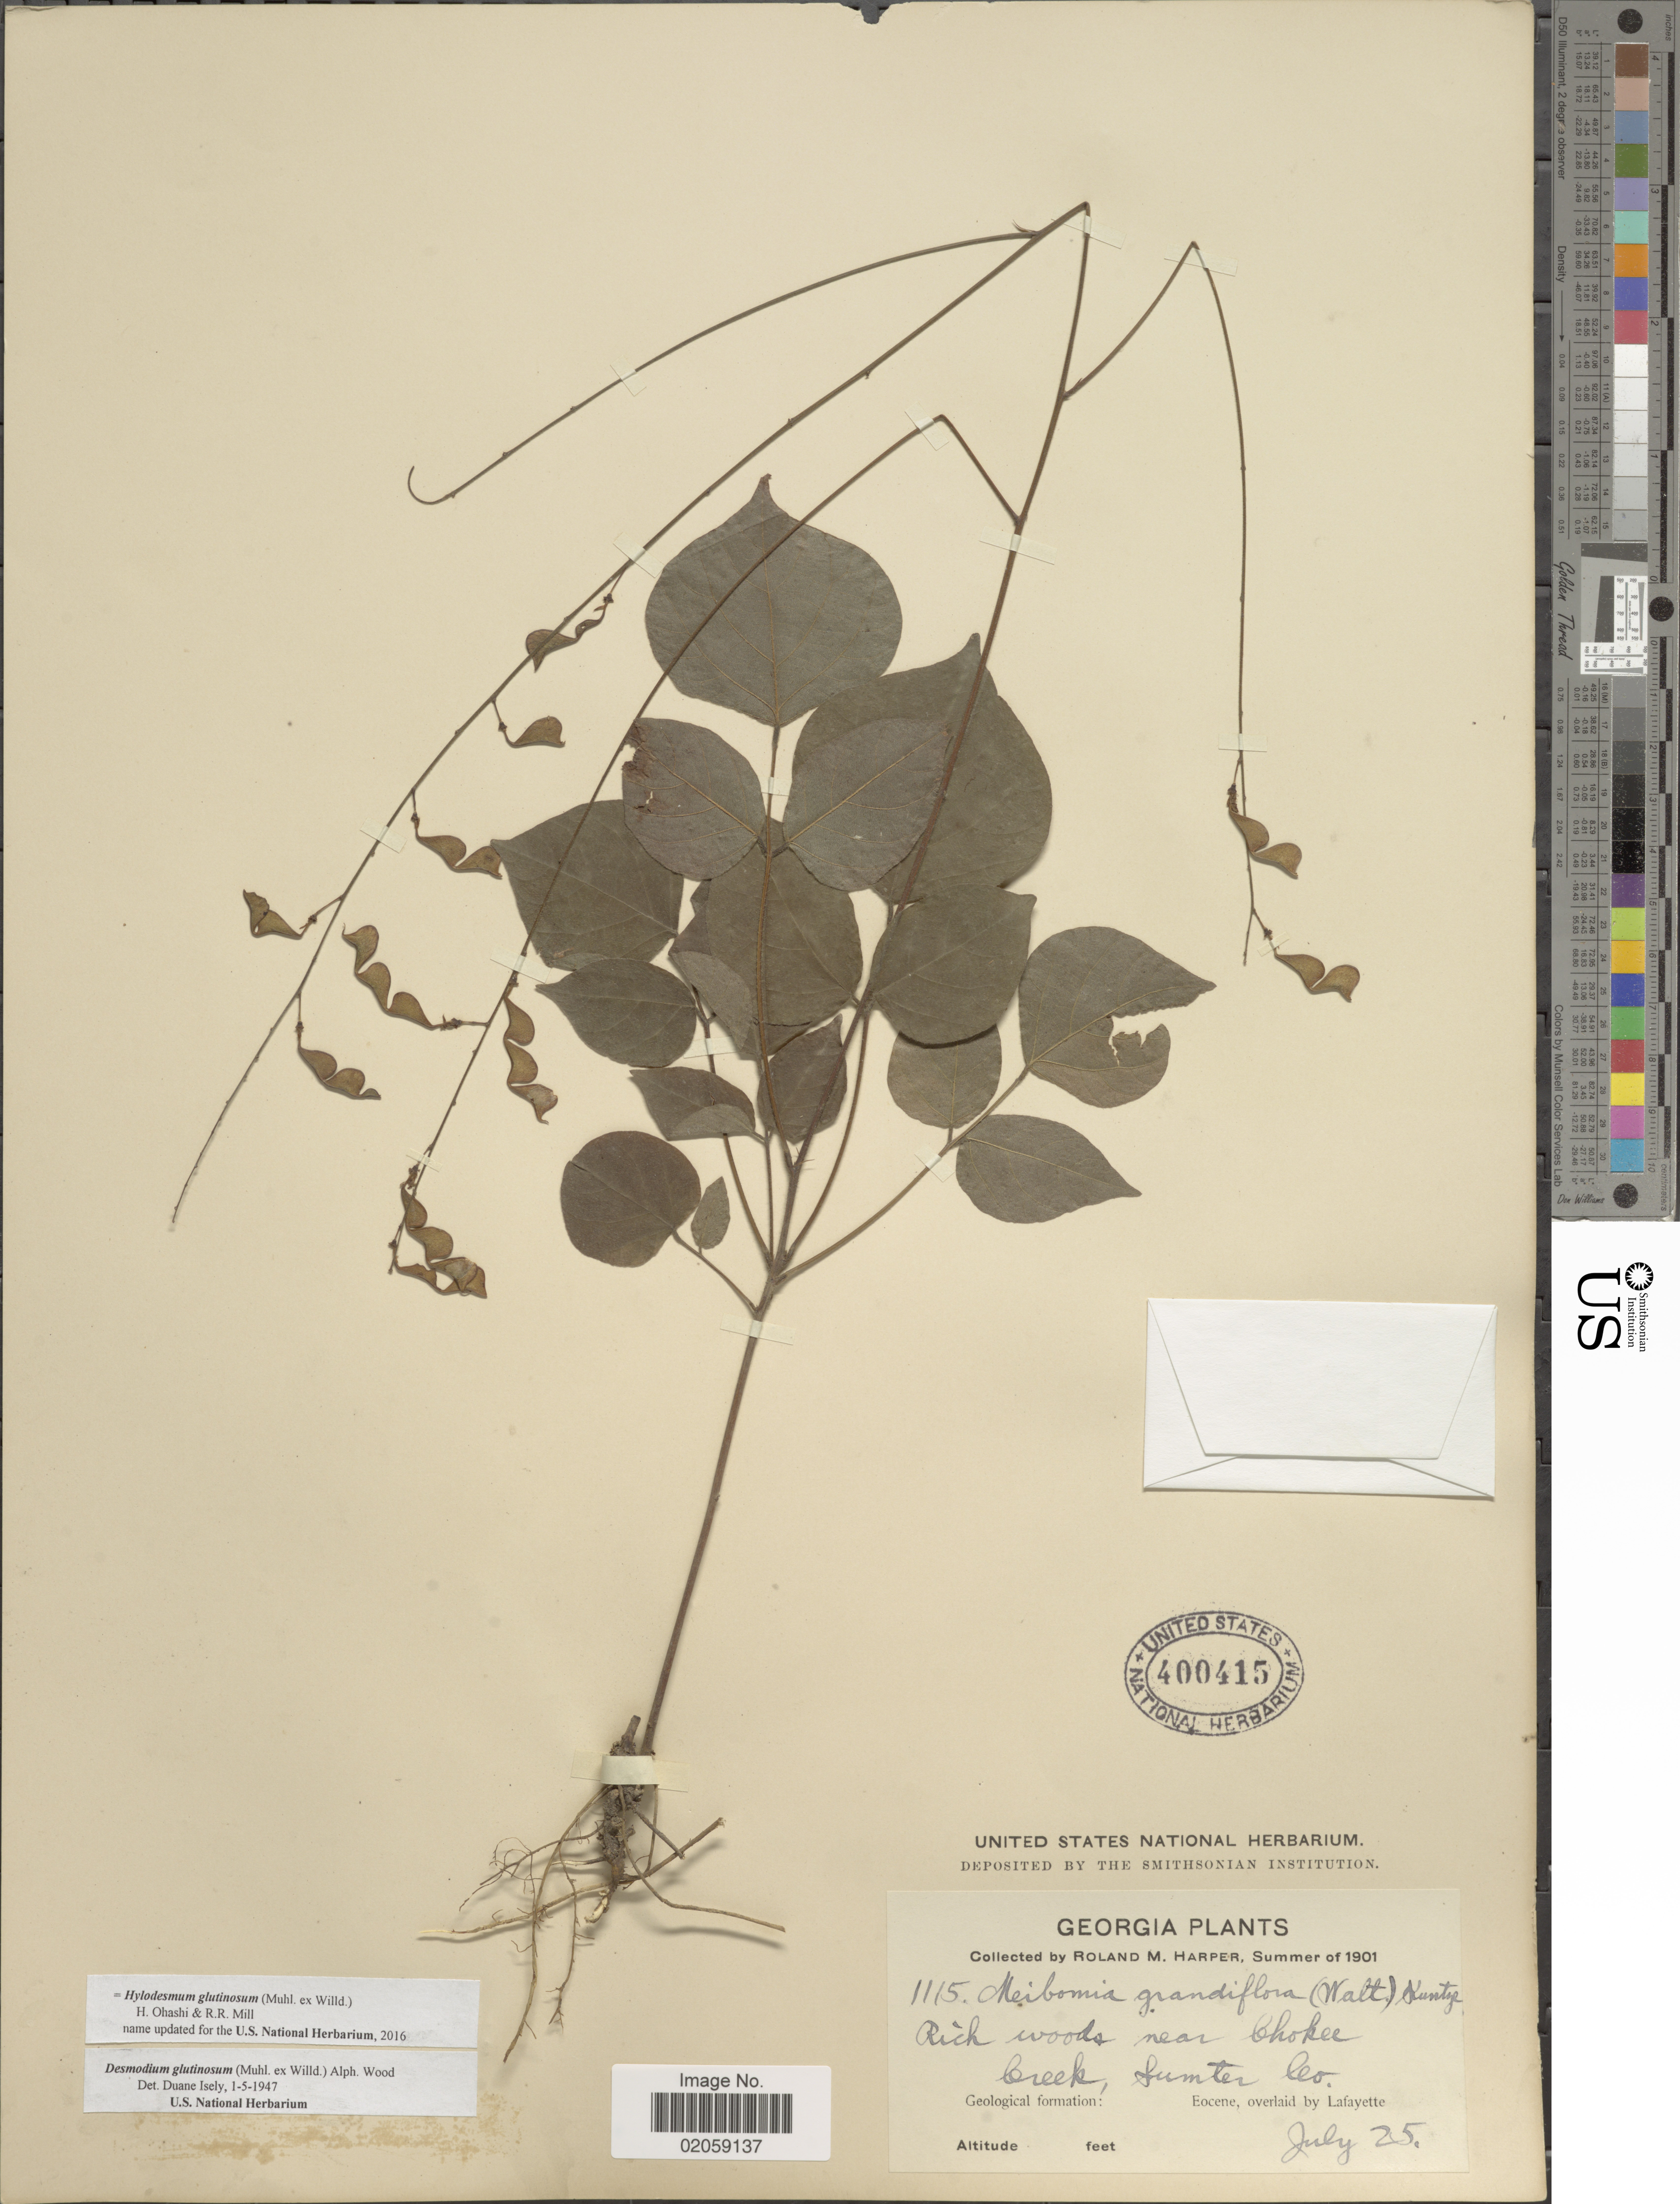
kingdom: Plantae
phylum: Tracheophyta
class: Magnoliopsida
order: Fabales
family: Fabaceae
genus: Hylodesmum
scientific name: Hylodesmum glutinosum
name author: (Muhl. ex Willd.) H. Ohashi & R.R. Mill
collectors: R. M. Harper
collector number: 1115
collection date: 1901-07-25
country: United States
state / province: Georgia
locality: Rich woods near Chockee Creek, Sumter Co. Geological formation: Eocene, overlaid by Lafayette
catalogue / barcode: US 400415